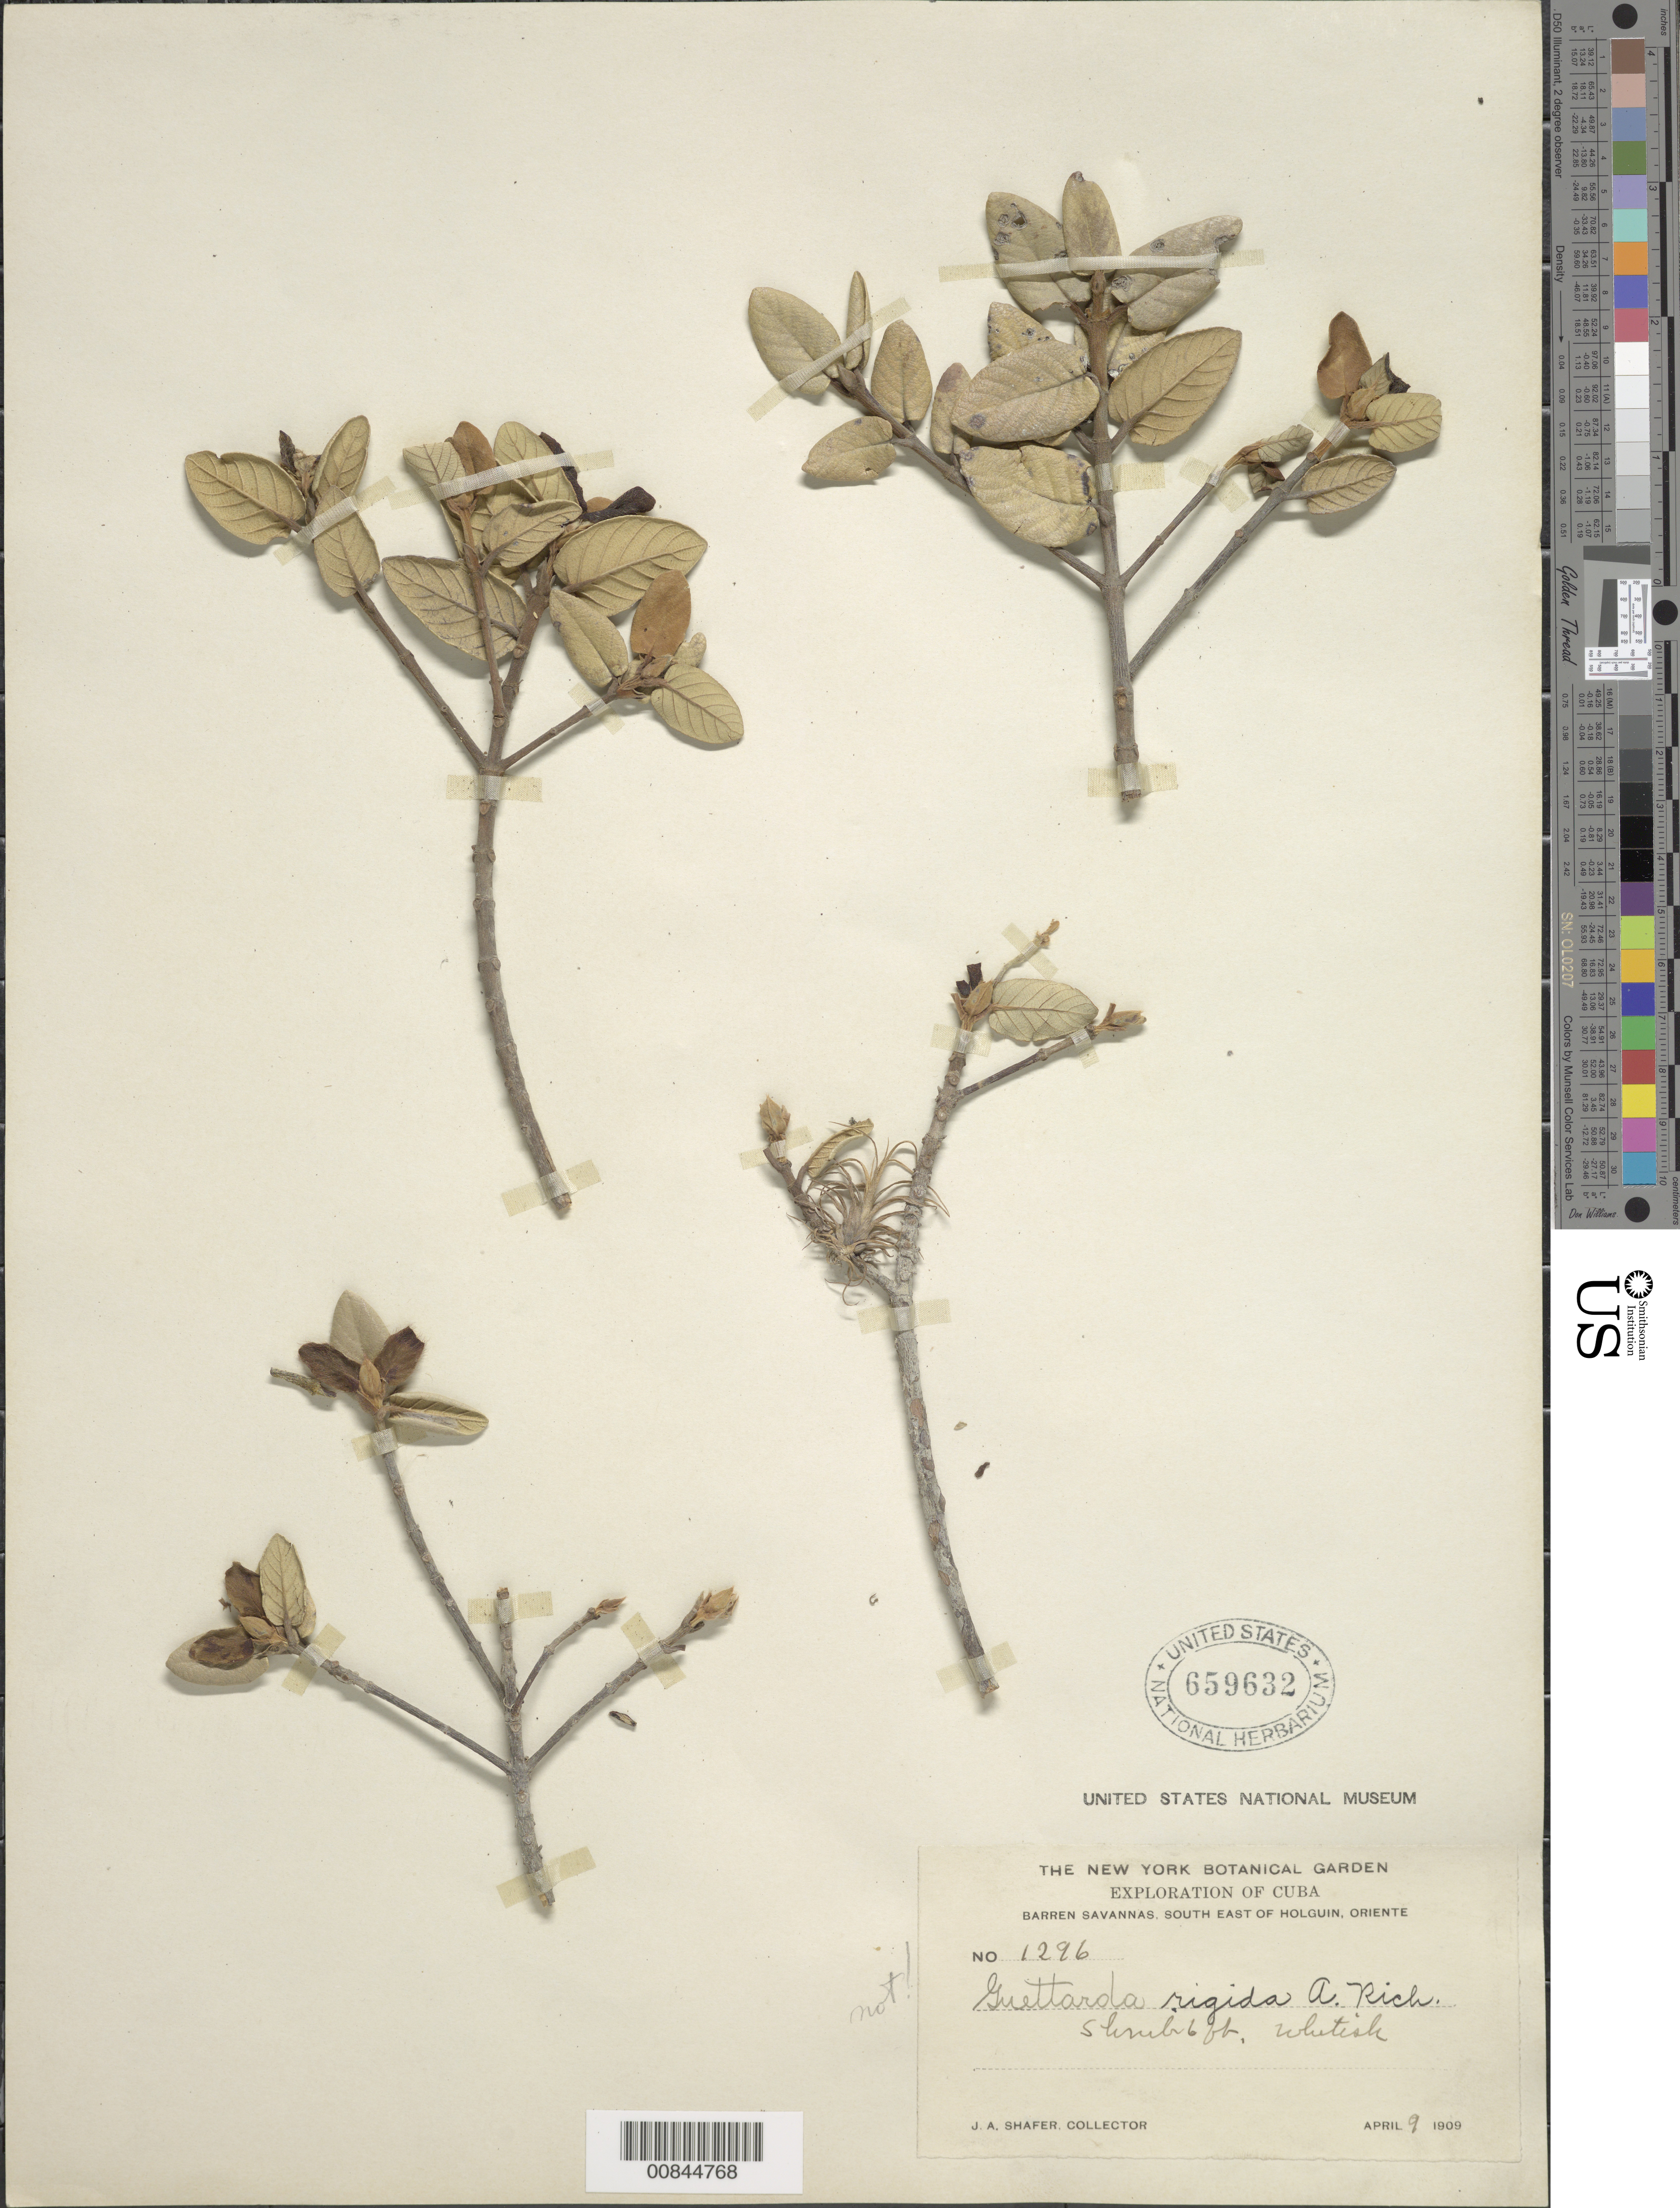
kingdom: Plantae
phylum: Tracheophyta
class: Magnoliopsida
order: Gentianales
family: Rubiaceae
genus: Guettarda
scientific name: Guettarda sp.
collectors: J. A. Shafer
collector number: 1296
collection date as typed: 09 Apr 1909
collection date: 1909-04-09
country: Cuba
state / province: Oriente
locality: Southeast of Holguin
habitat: Barren savannas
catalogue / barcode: US 659632